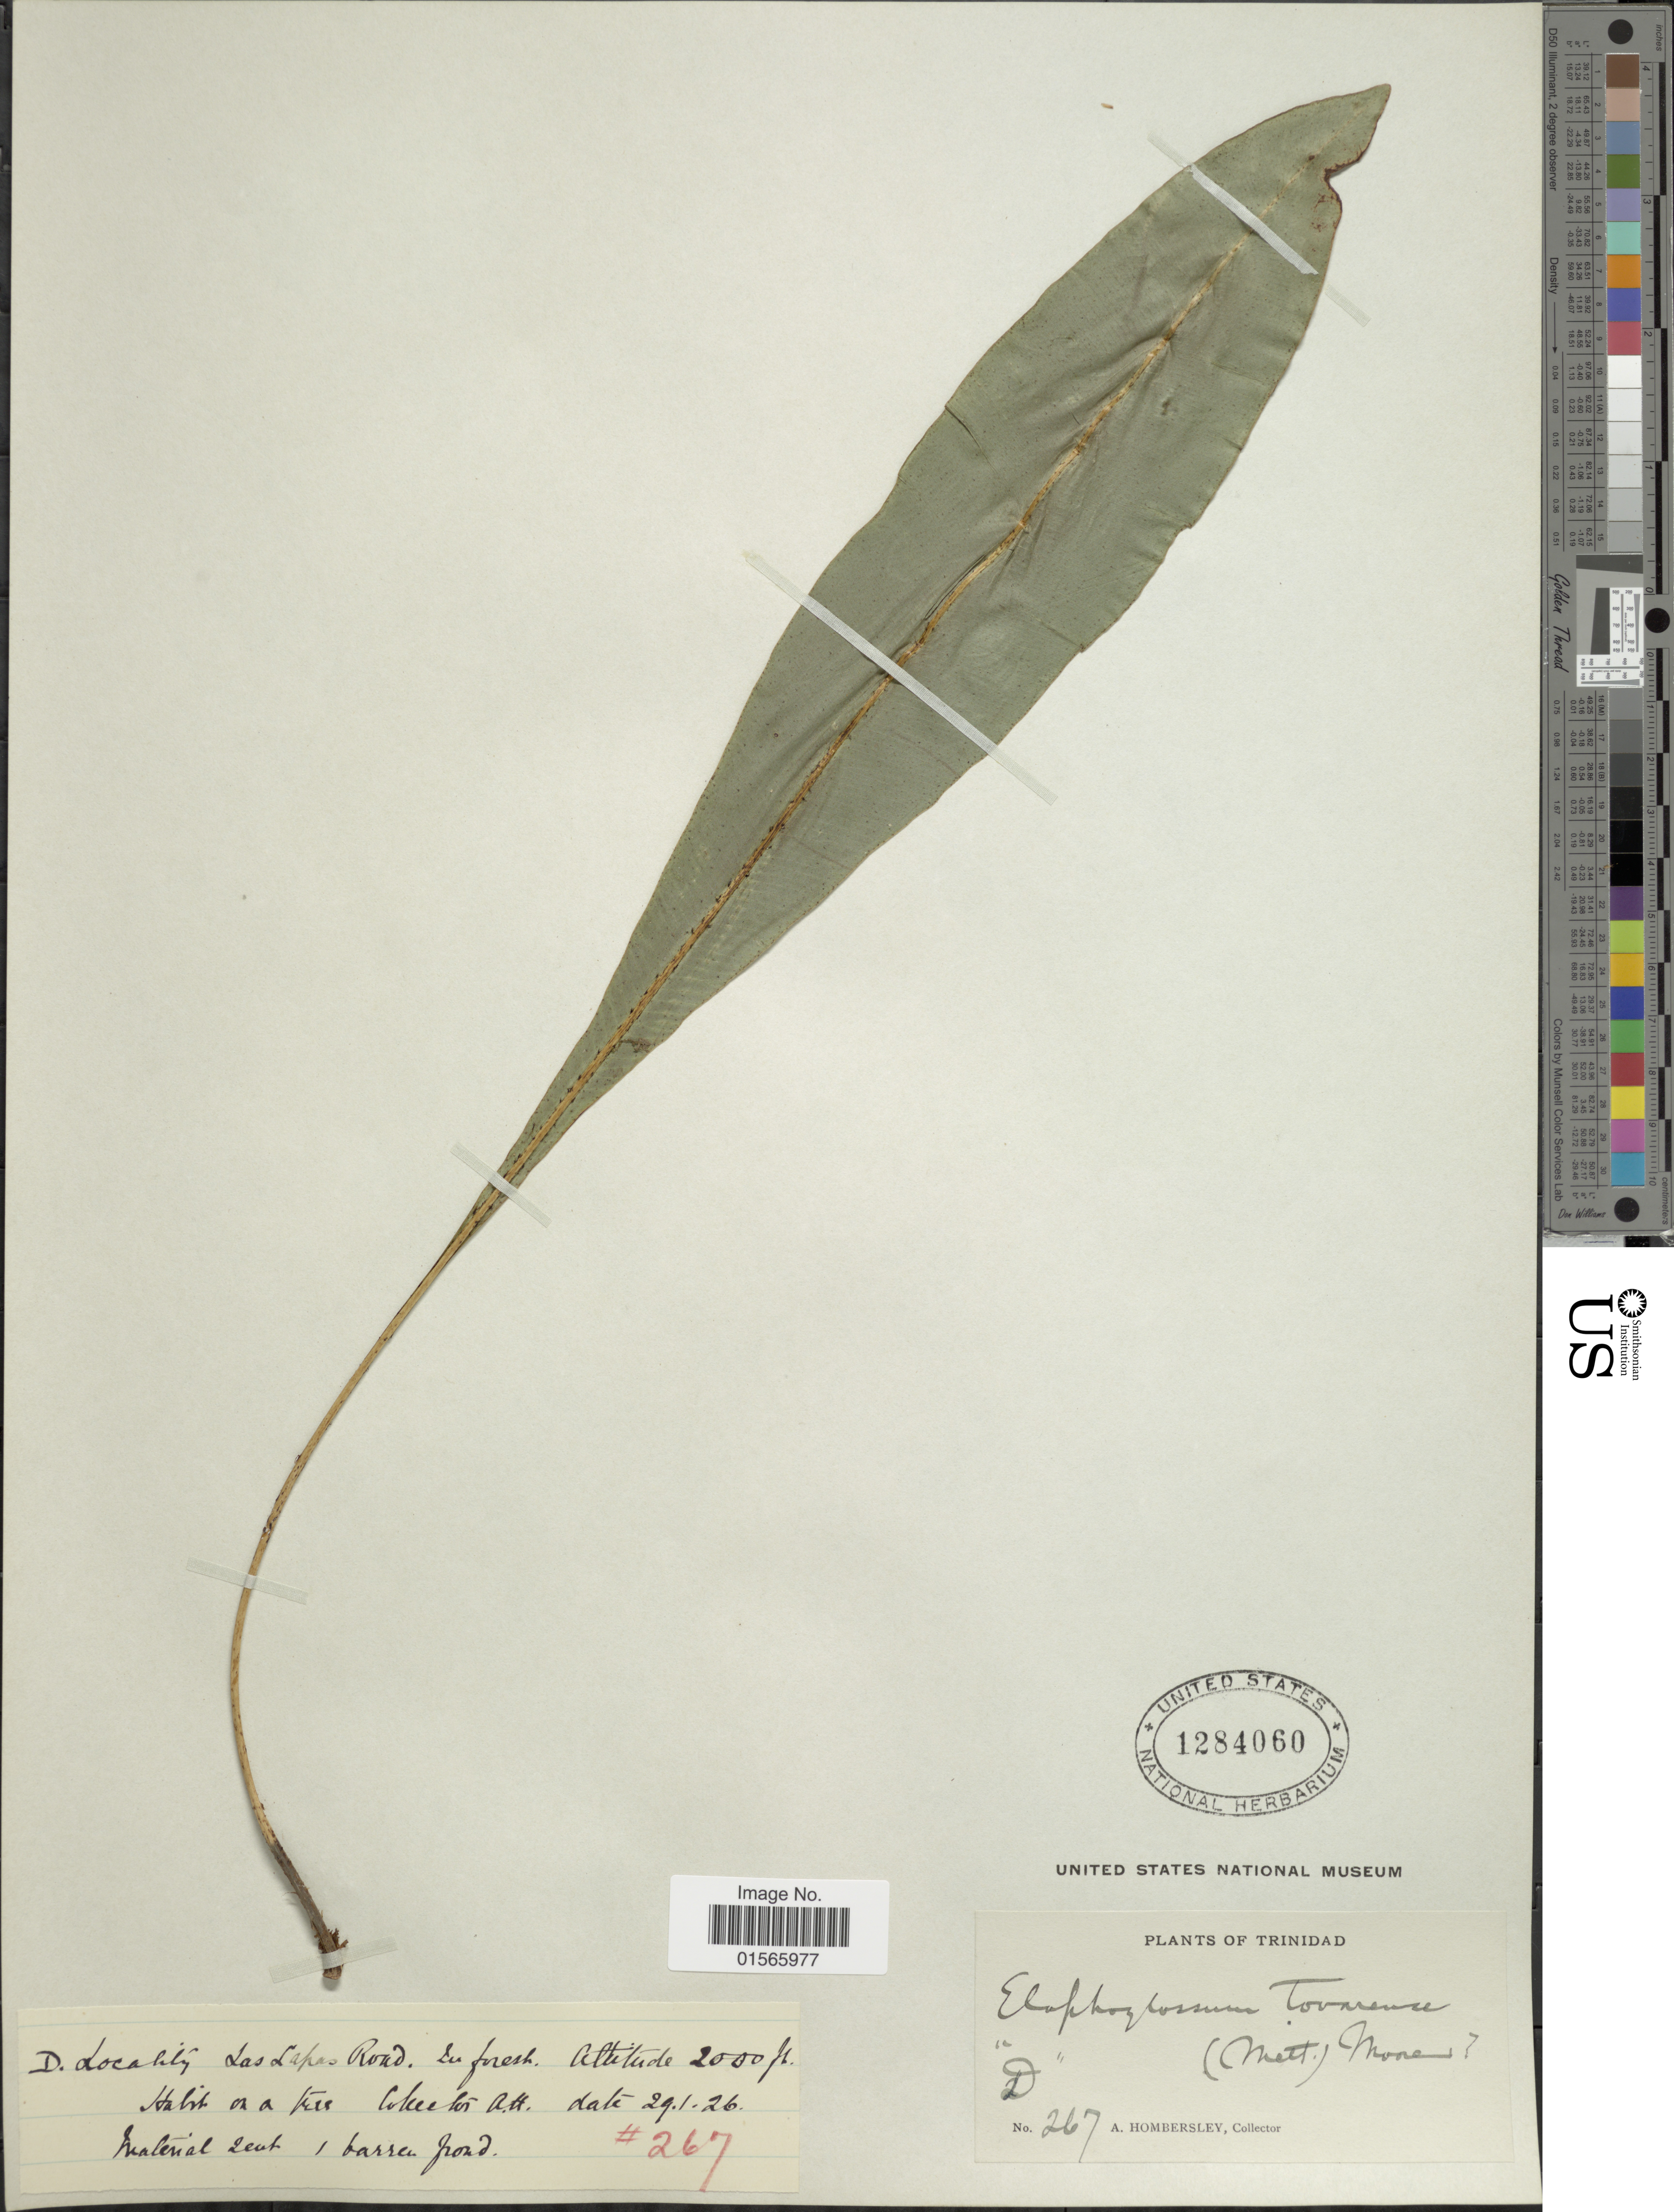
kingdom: Plantae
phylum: Tracheophyta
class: Polypodiopsida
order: Polypodiales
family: Dryopteridaceae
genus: Elaphoglossum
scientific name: Elaphoglossum luridum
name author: (Fée) Christ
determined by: Matos, F. B.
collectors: A. Hombersley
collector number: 267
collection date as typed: Transcribed d/m/y: 29/1/26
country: Trinidad and Tobago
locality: Las Lapas Road. In forest, Trinidad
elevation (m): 610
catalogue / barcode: US 1284060